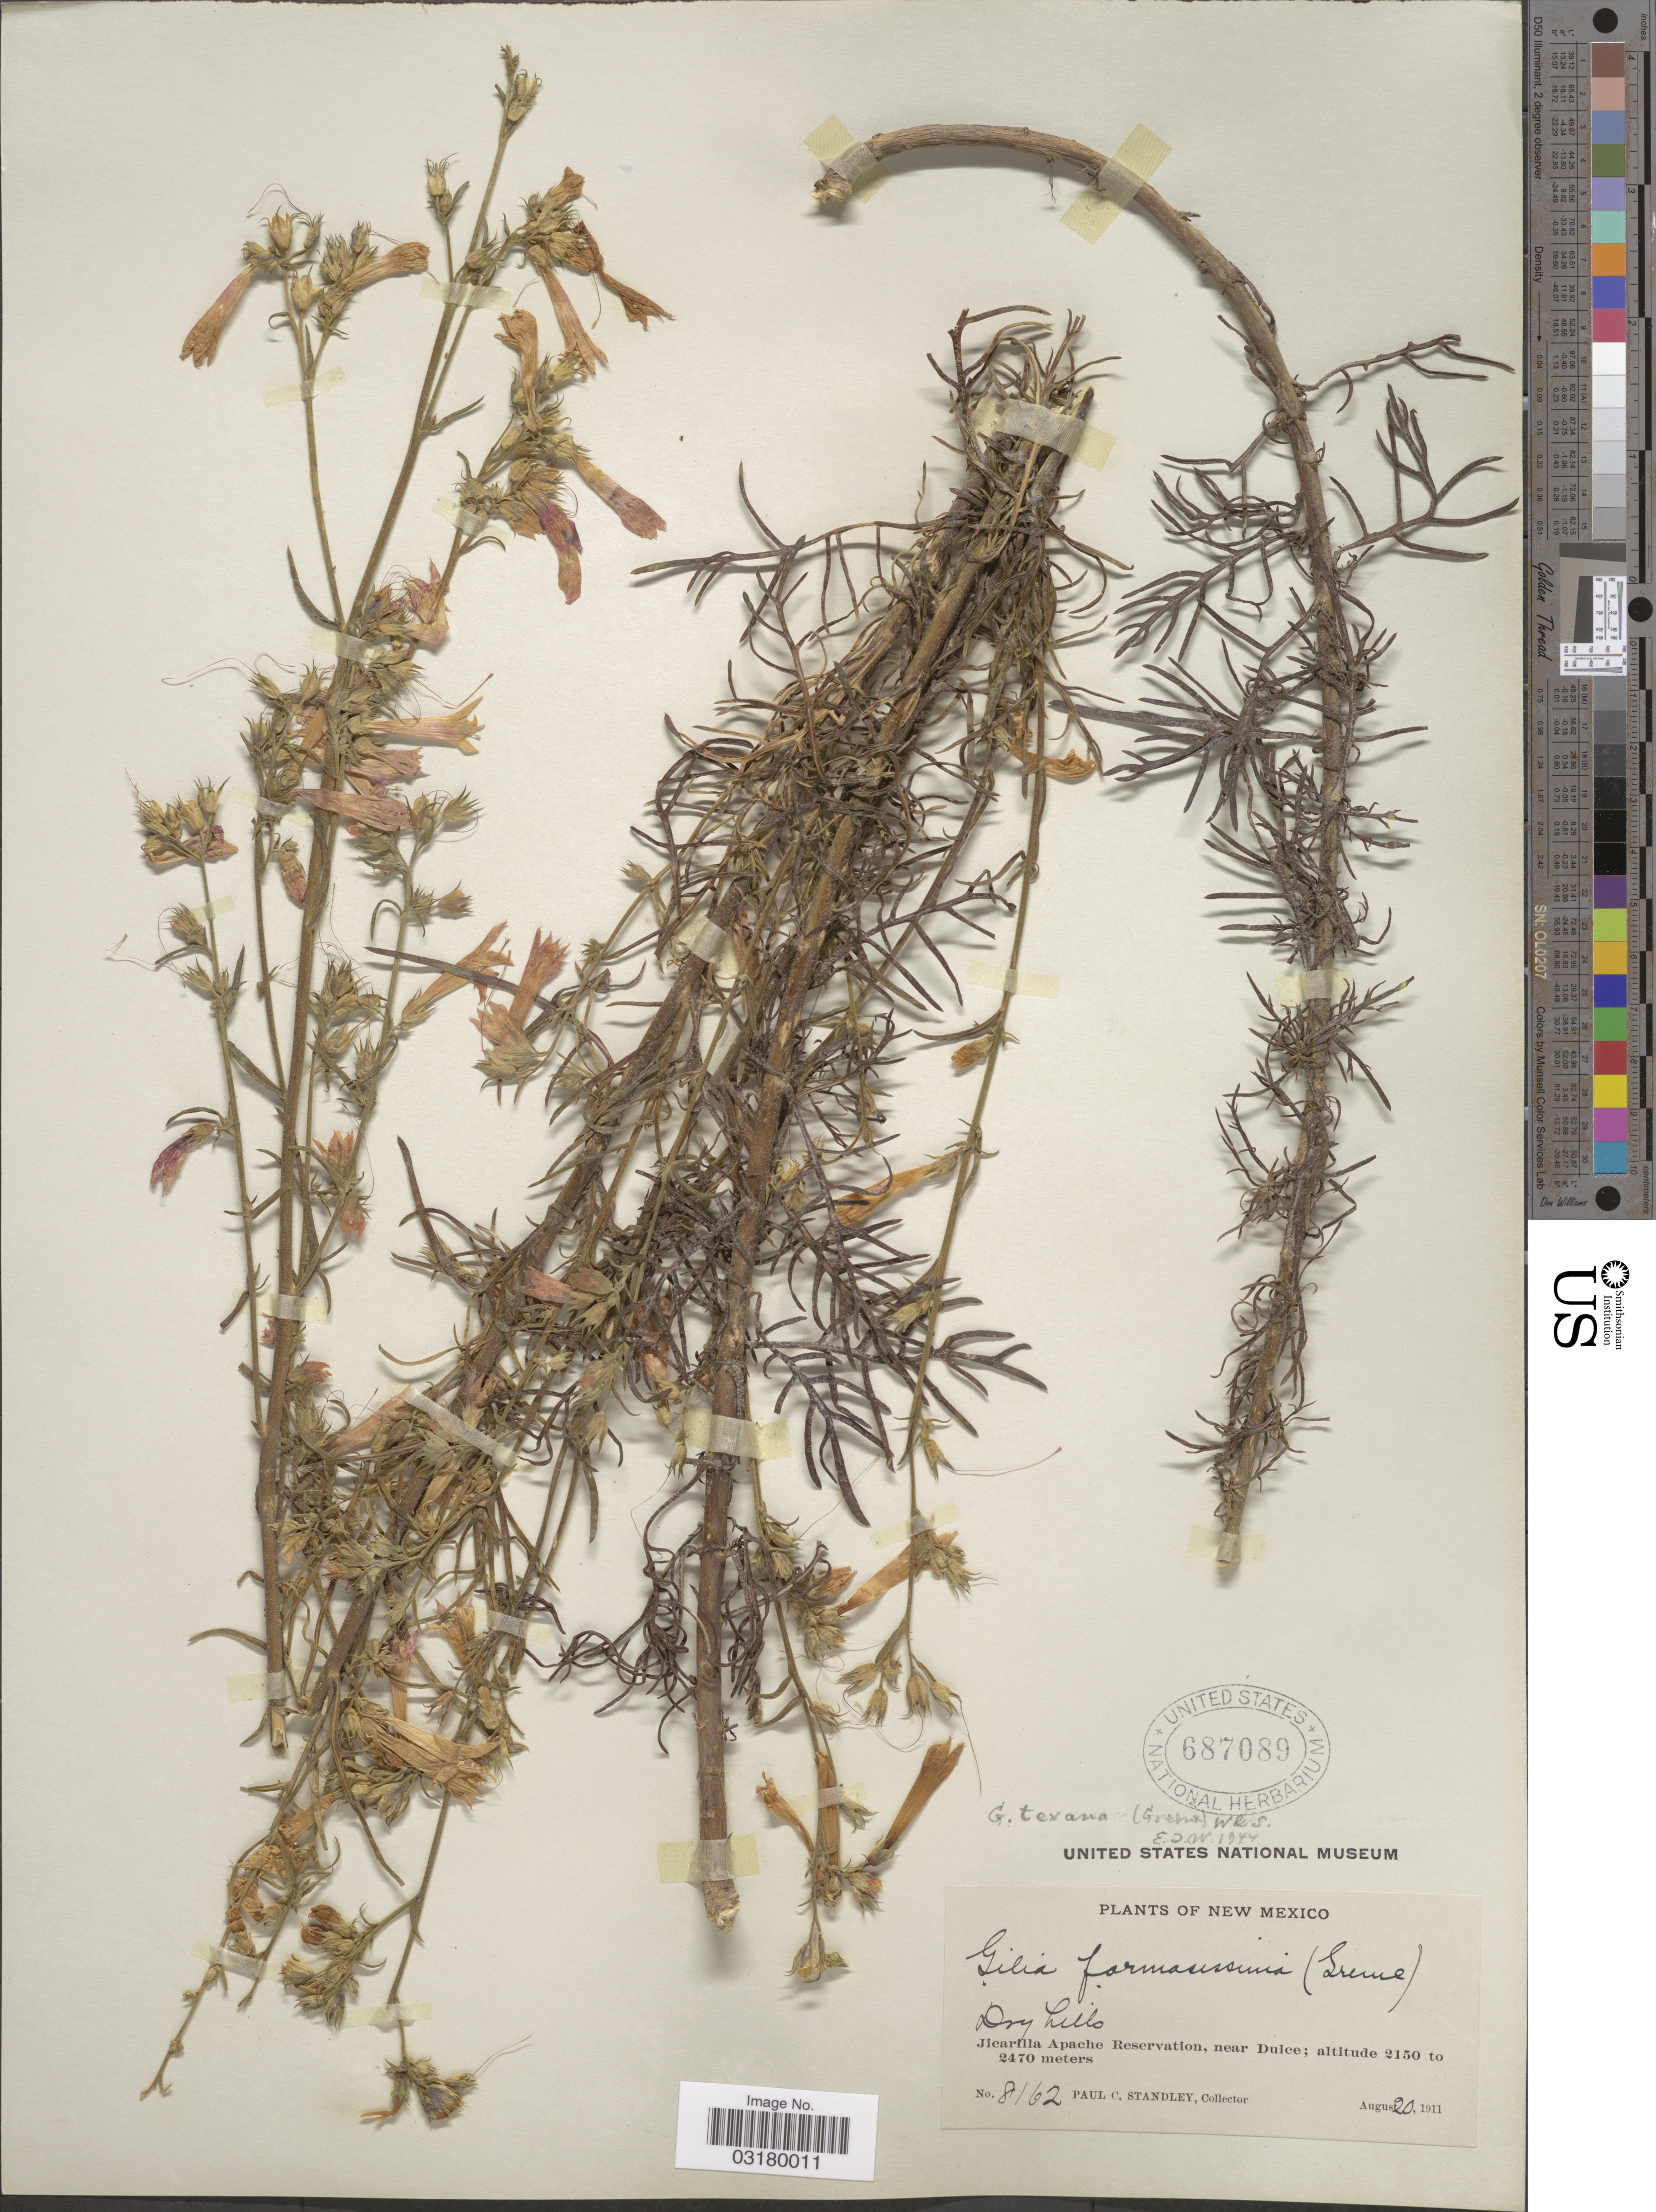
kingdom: Plantae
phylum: Tracheophyta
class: Magnoliopsida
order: Ericales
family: Polemoniaceae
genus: Ipomopsis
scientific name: Ipomopsis aggregata subsp. formosissima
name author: (Greene) Wherry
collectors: P. C. Standley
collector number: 8162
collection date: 1911-08-20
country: United States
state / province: New Mexico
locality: Jicarilla Apache Reservation, near Dulce.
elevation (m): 2150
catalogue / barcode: US 687089